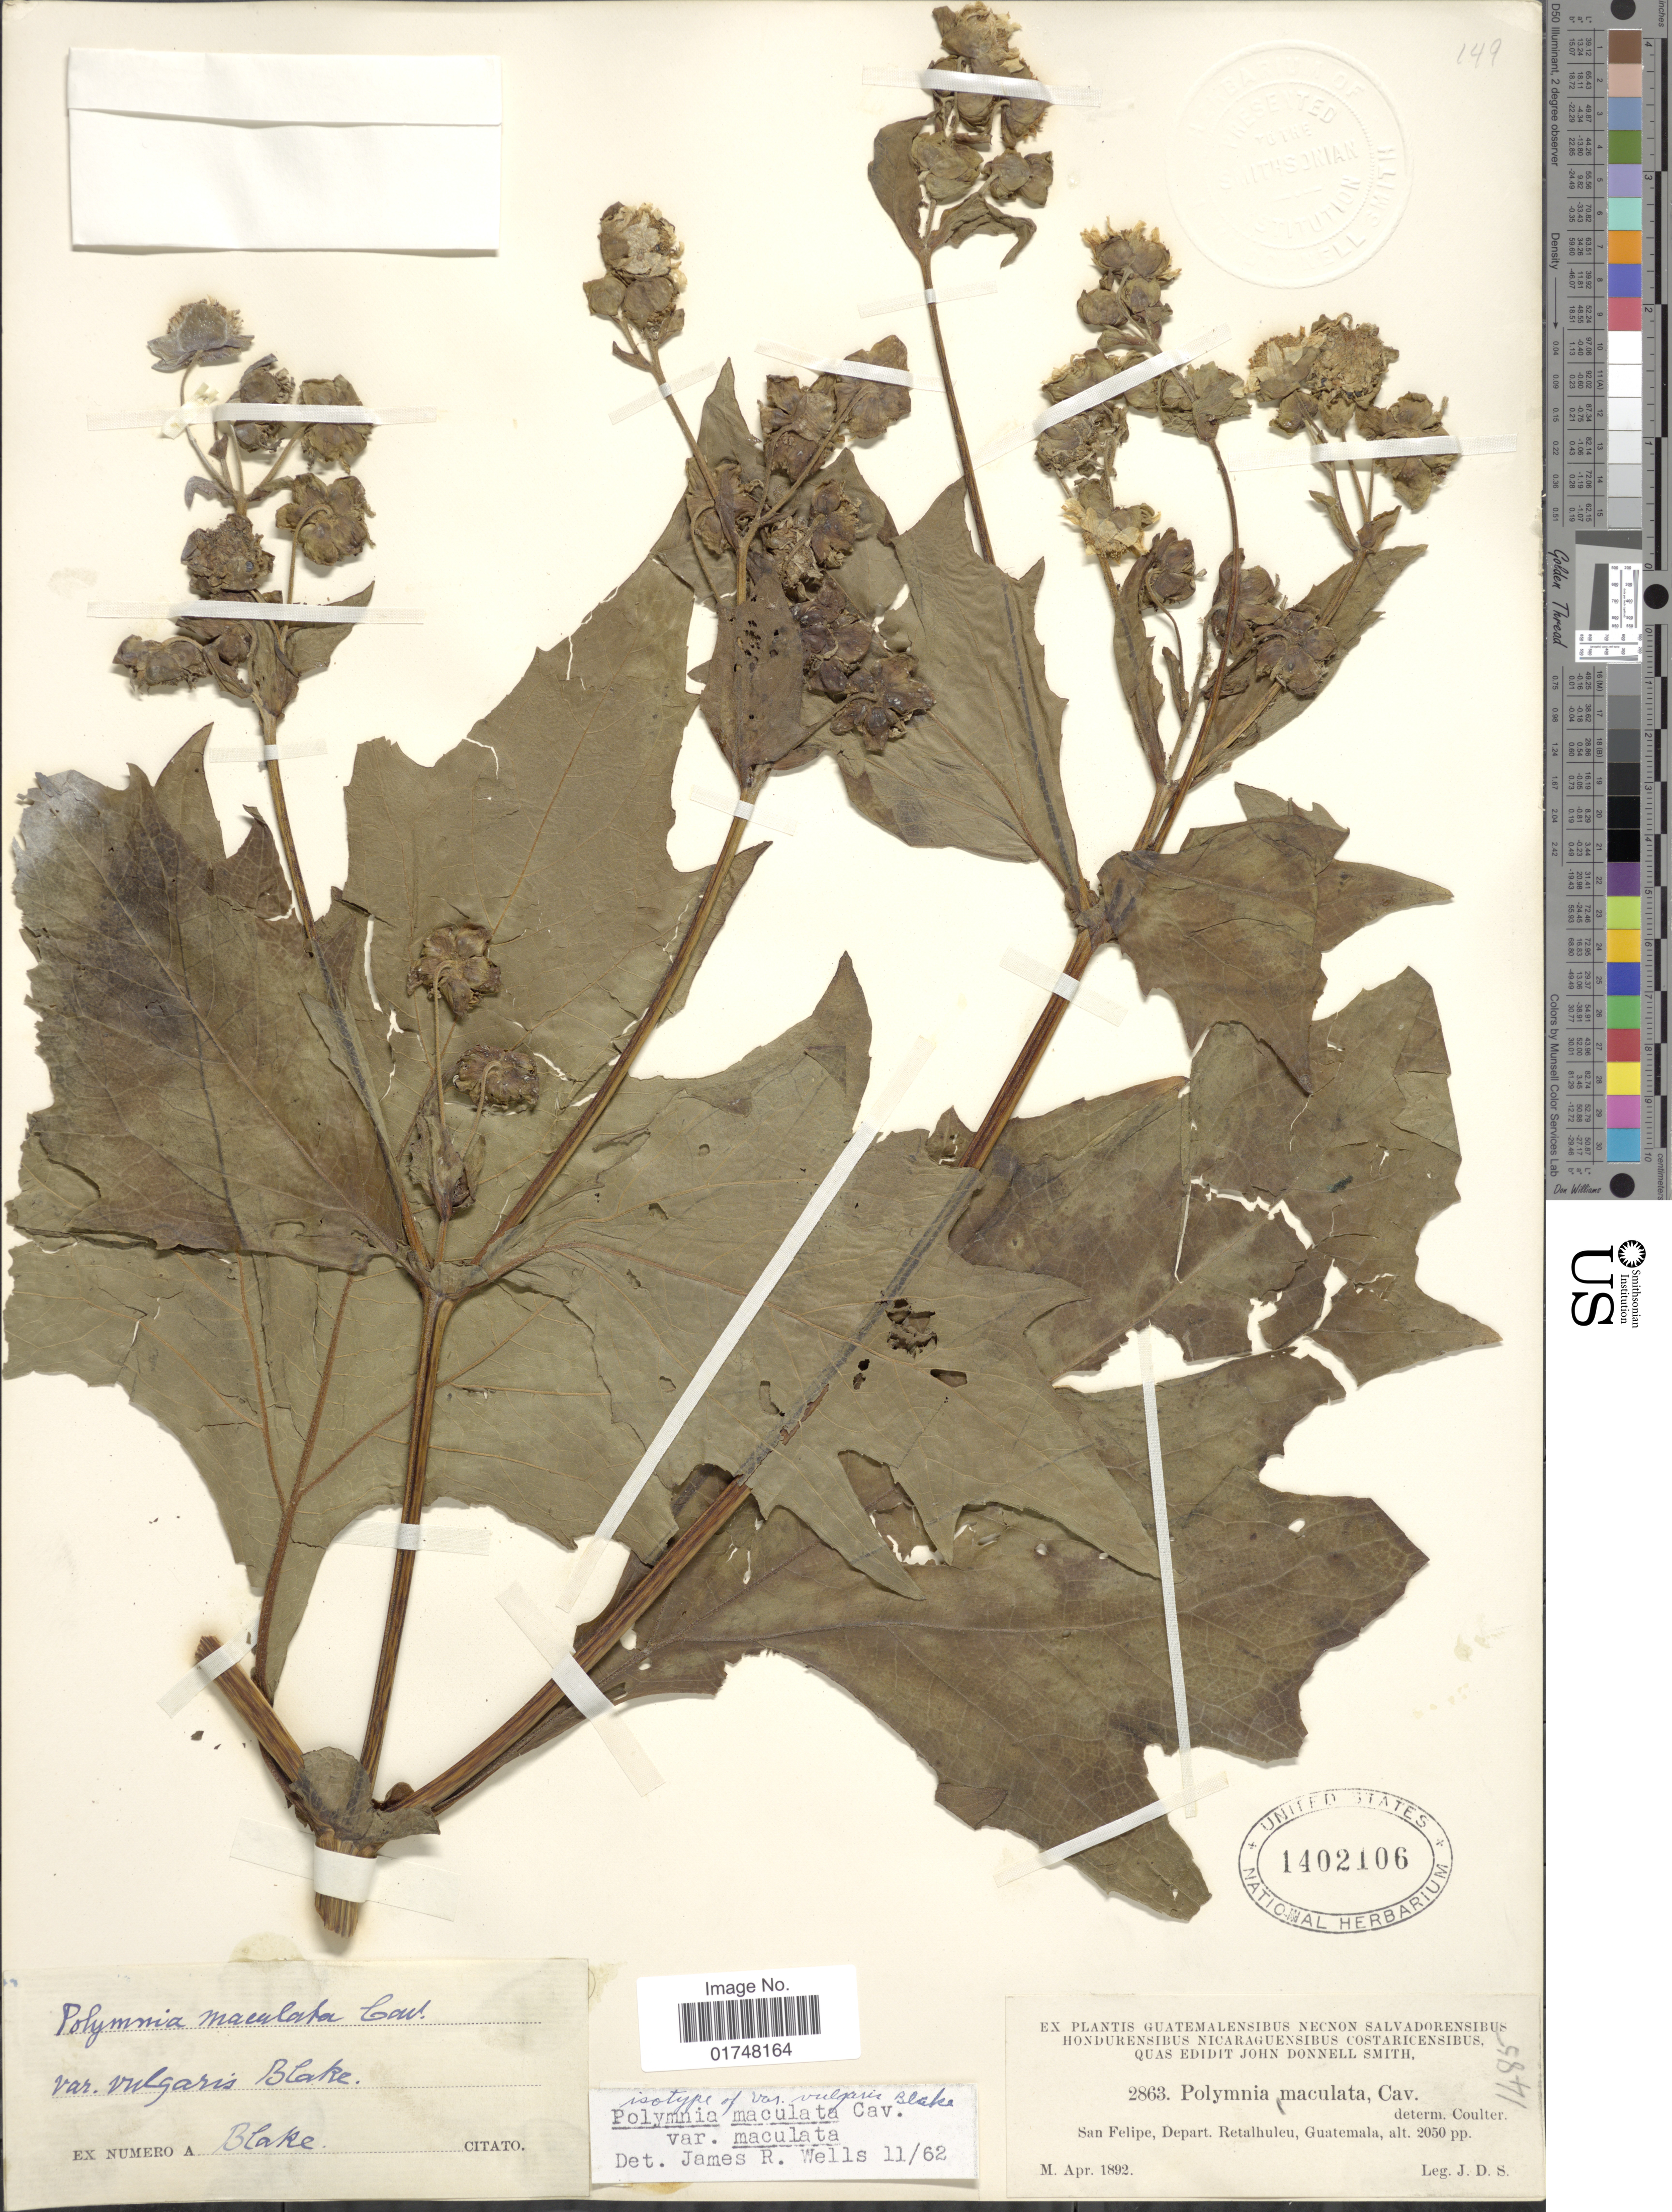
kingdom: Plantae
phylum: Tracheophyta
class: Magnoliopsida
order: Asterales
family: Asteraceae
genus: Smallanthus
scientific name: Smallanthus maculatus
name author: (Cav.) H. Rob.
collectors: J. Donnell Smith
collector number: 2863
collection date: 1892-04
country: Guatemala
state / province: Retalhuleu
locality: San Felipe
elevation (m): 625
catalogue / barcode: US 1402106